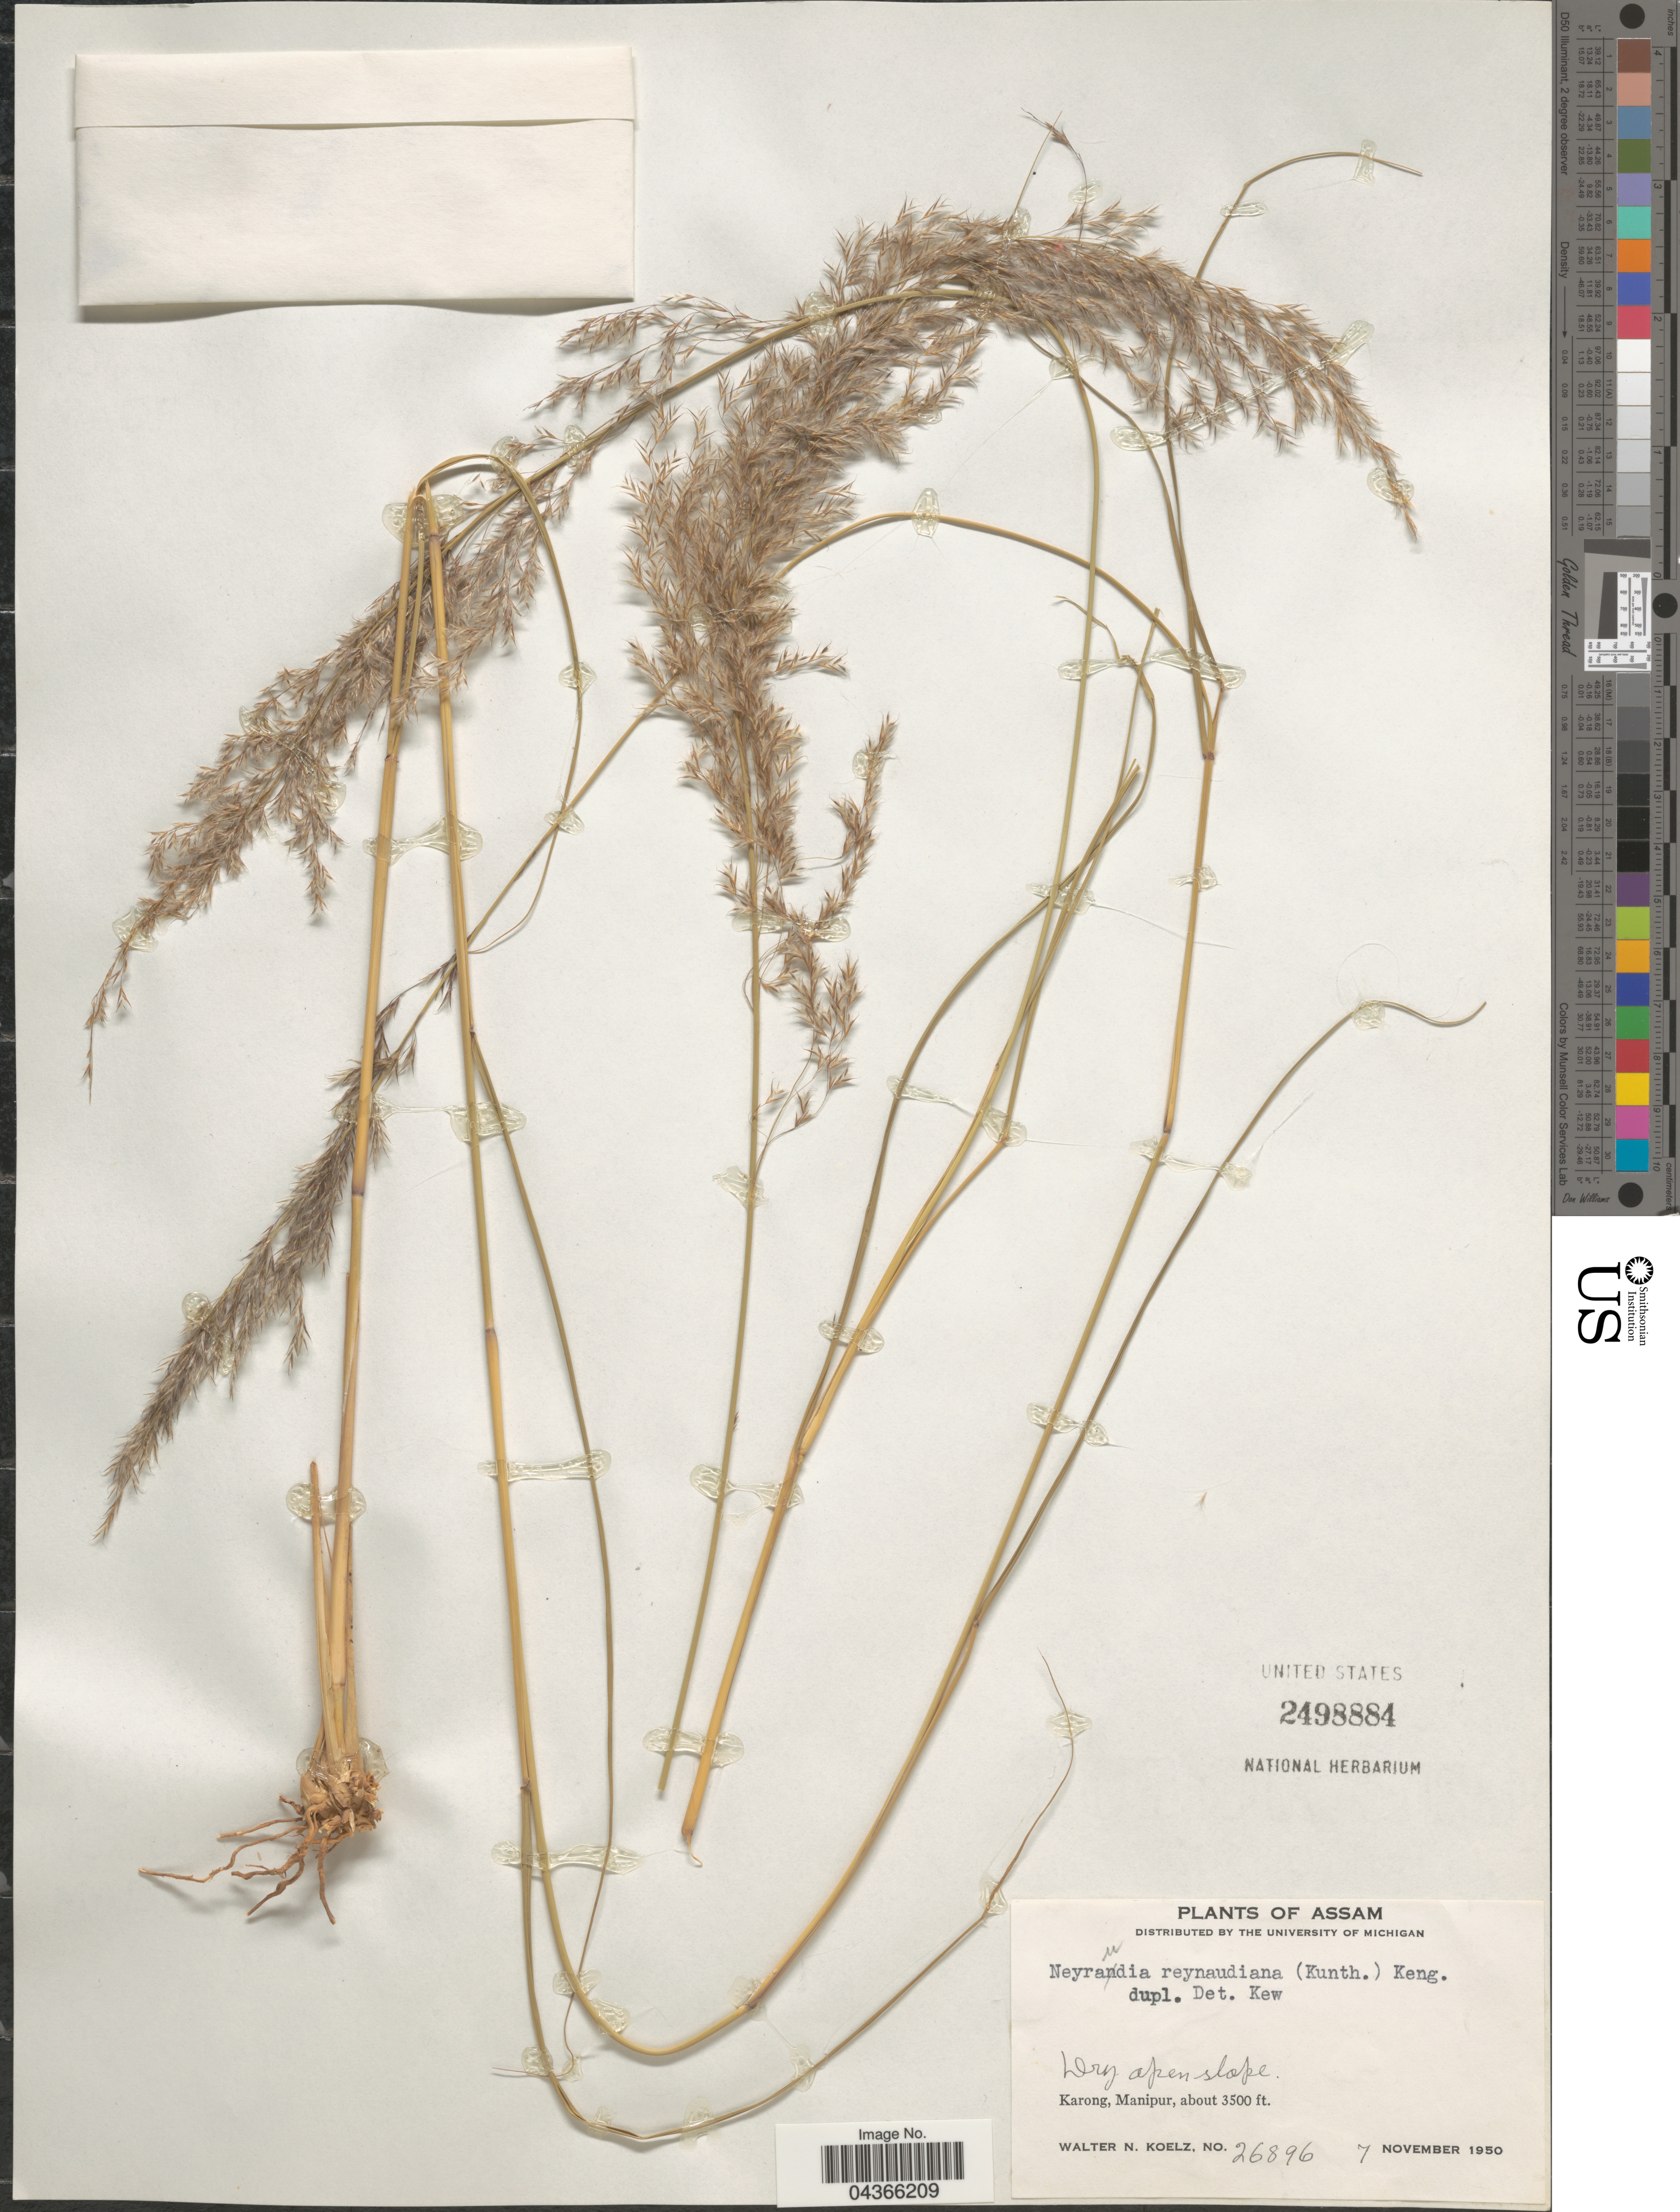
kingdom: Plantae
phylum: Tracheophyta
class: Liliopsida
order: Poales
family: Poaceae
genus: Neyraudia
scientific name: Neyraudia reynaudiana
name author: (Kunth) Keng ex Hitchc.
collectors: W. N. Koelz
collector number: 26896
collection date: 1950-11-07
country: India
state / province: Manipur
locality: Karong, Manipur.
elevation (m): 1067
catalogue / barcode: US 2498884